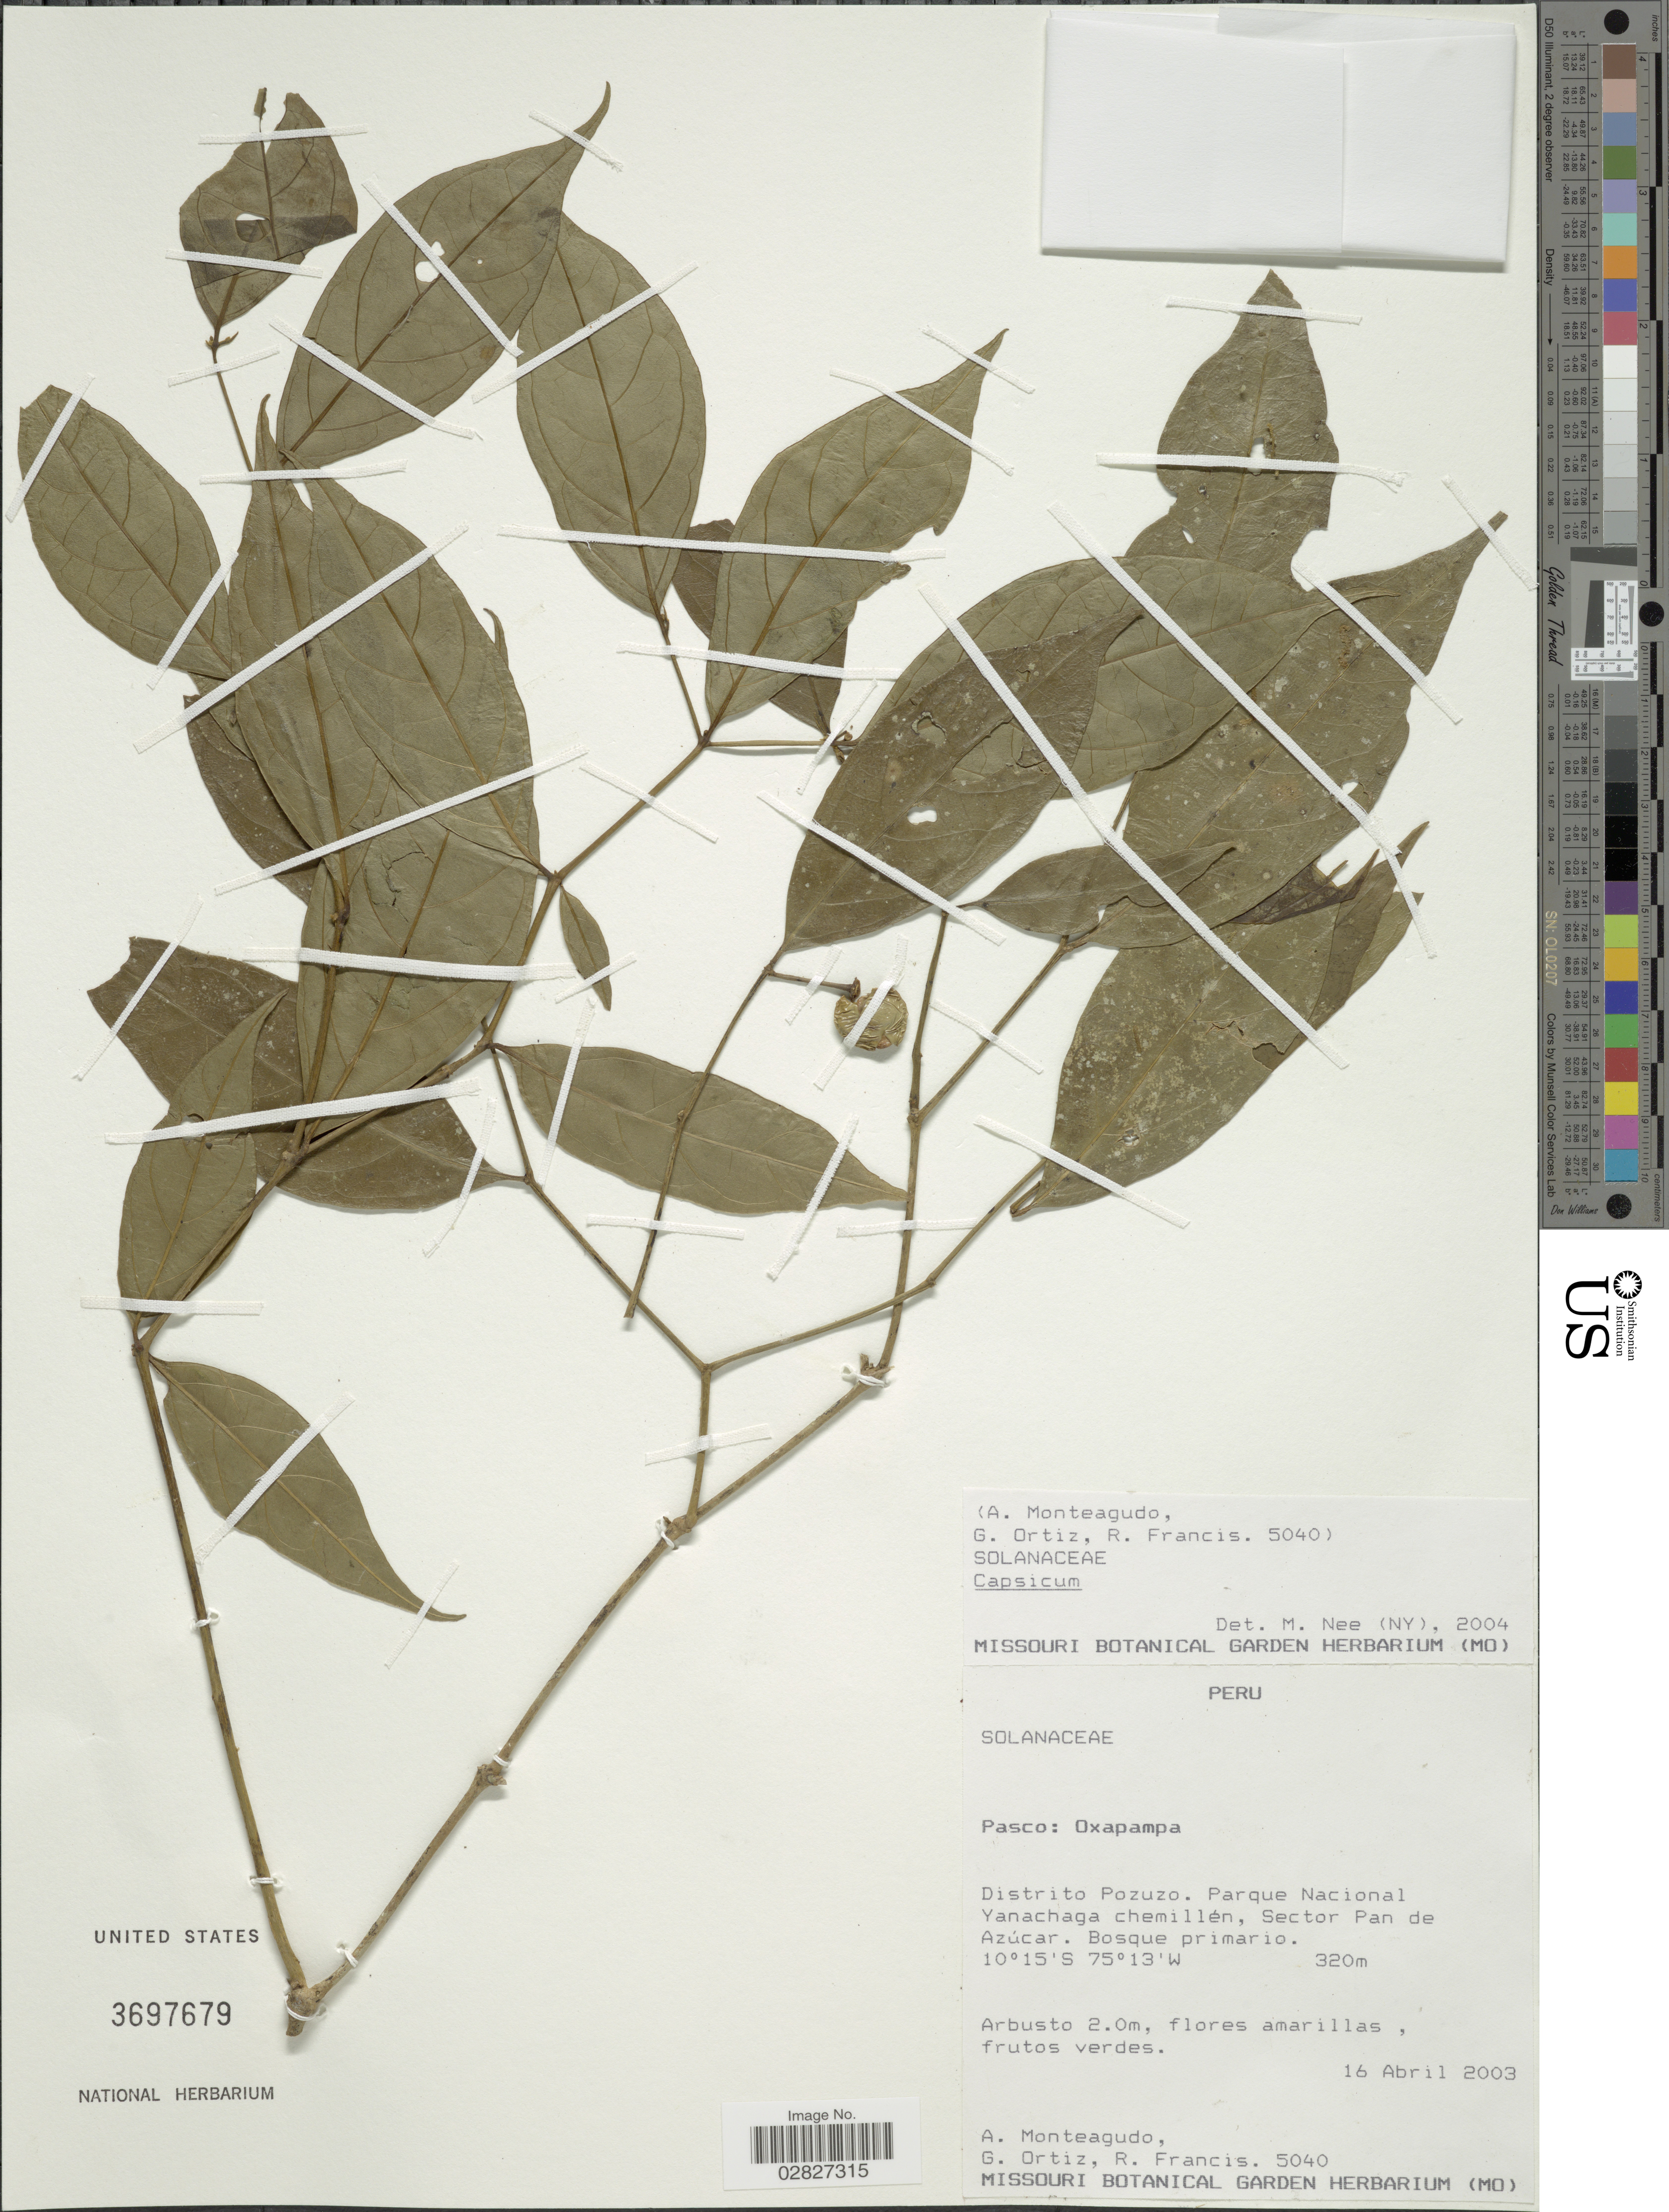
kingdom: Plantae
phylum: Tracheophyta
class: Magnoliopsida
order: Solanales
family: Solanaceae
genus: Capsicum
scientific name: Capsicum sp.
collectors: A. Monteagudo, G. Ortiz & R. Francis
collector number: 5040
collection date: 2003-04-16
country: Peru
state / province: Pasco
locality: Pasco: Oxapampa. Distrito Pozuzo. Parque Nacional Yanachaga chemillén, Sector Pan de Azúcar.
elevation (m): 320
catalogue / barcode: US 3697679